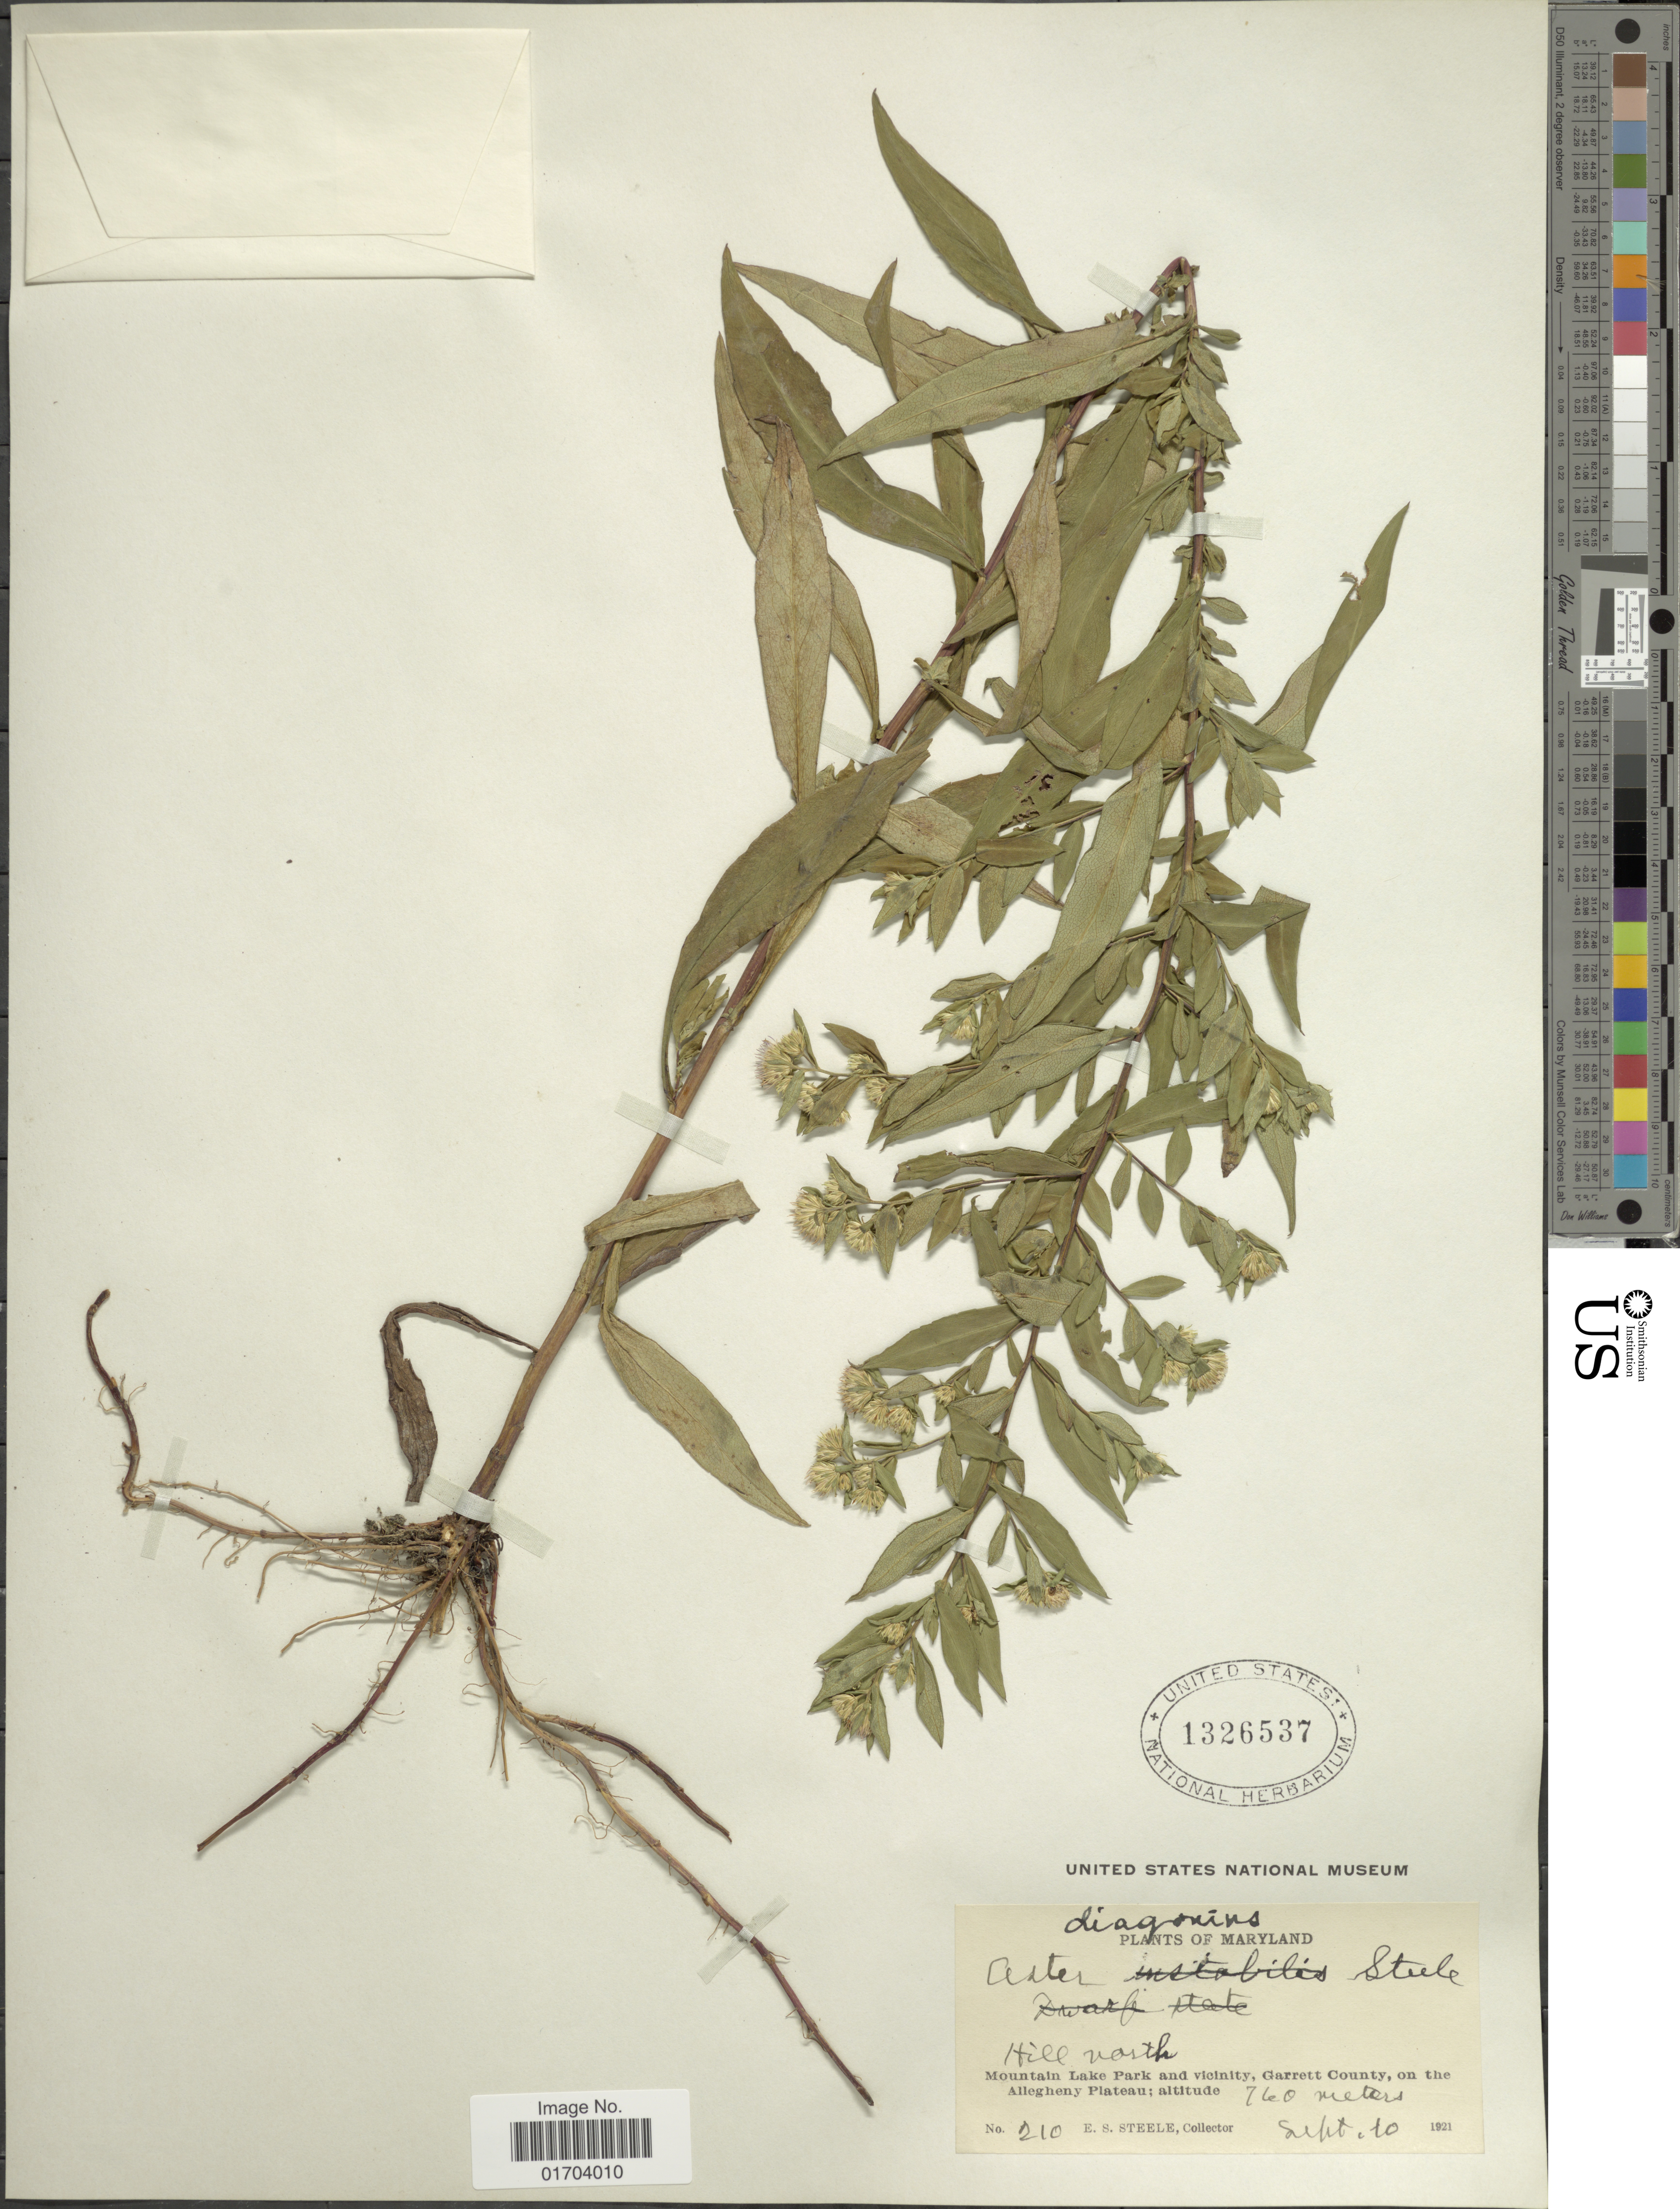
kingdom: Plantae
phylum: Tracheophyta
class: Magnoliopsida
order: Asterales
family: Asteraceae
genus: Aster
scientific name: Aster diagonius E.S. Steele sp. nov. ined.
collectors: E. Steele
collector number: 210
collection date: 1921-09-10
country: United States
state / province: West Virginia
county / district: Preston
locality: Hill north, Vicinity of Terra Alta, Preston County, on the Allegheny Plateau.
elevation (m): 760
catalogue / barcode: US 1326537